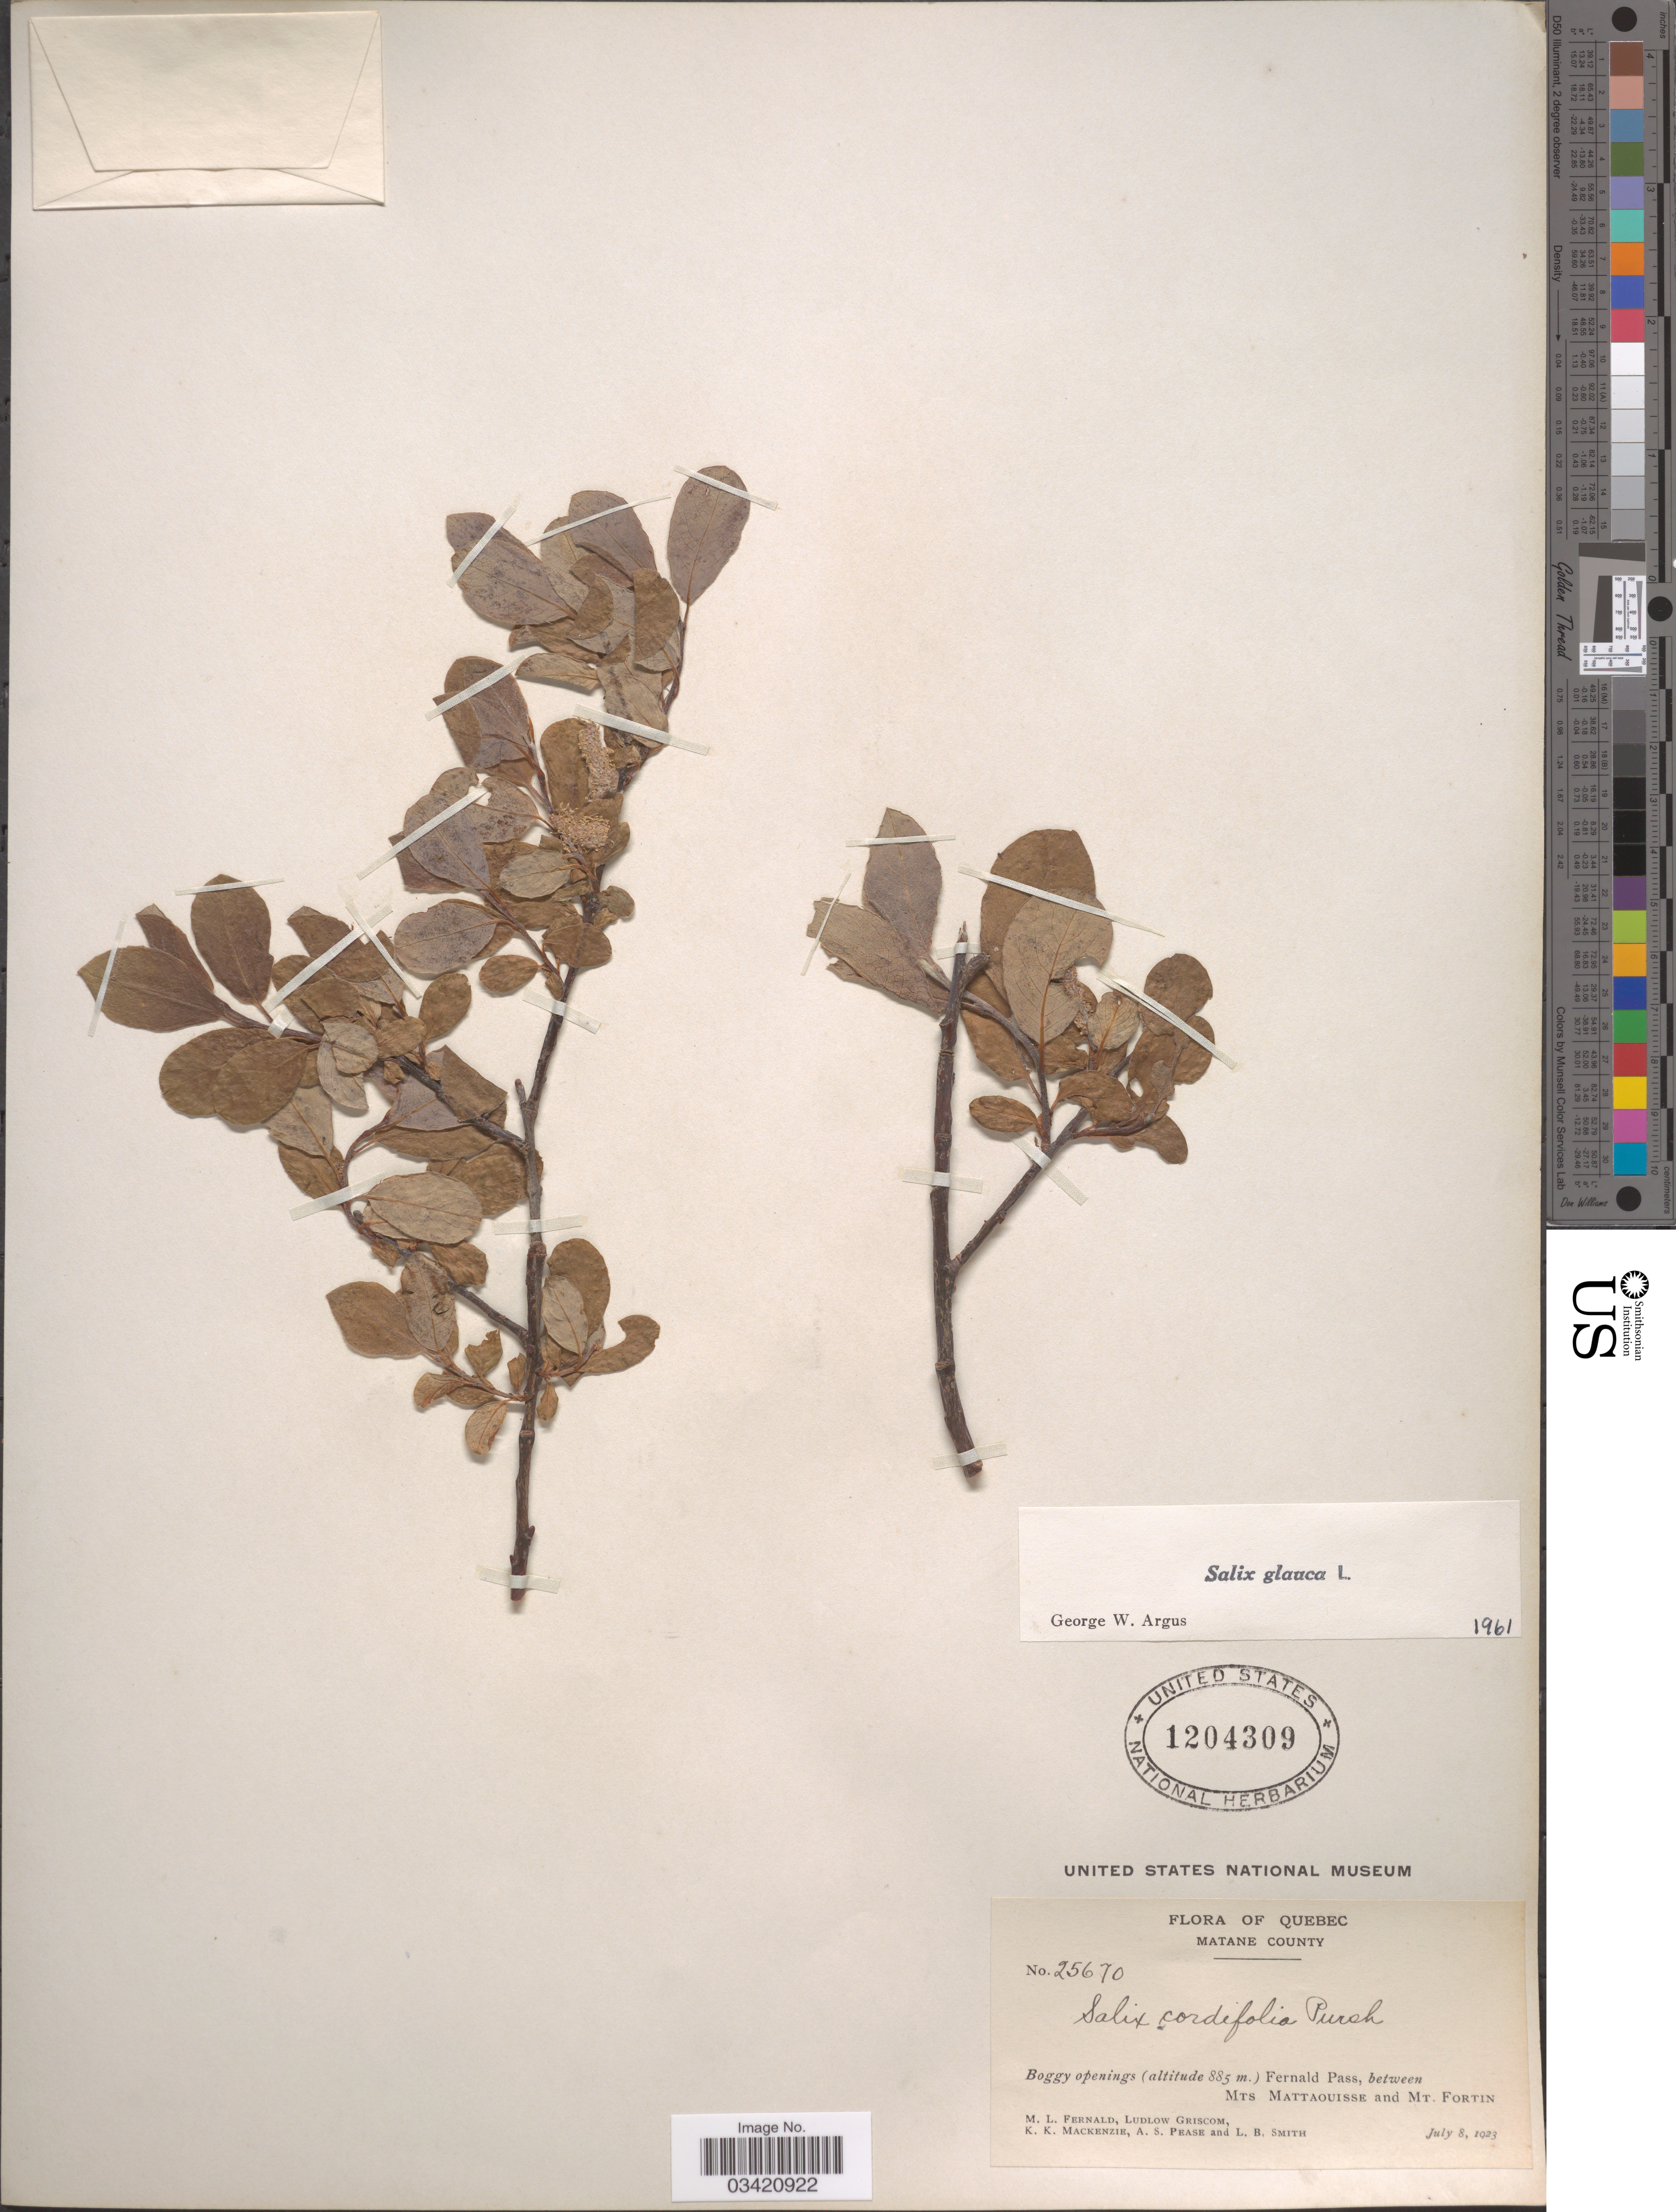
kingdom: Plantae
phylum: Tracheophyta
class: Magnoliopsida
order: Malpighiales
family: Salicaceae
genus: Salix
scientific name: Salix glauca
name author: L.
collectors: M. L. Fernald, L. Griscom, K. K. Mackenzie, A. S. Pease & L. Smith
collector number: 25670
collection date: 1923-07-08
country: Canada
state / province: Quebec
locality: Matane County. Fernal Pass, between Mts. Mattaouisse and Mt. Fortin.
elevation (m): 885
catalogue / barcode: US 1204309